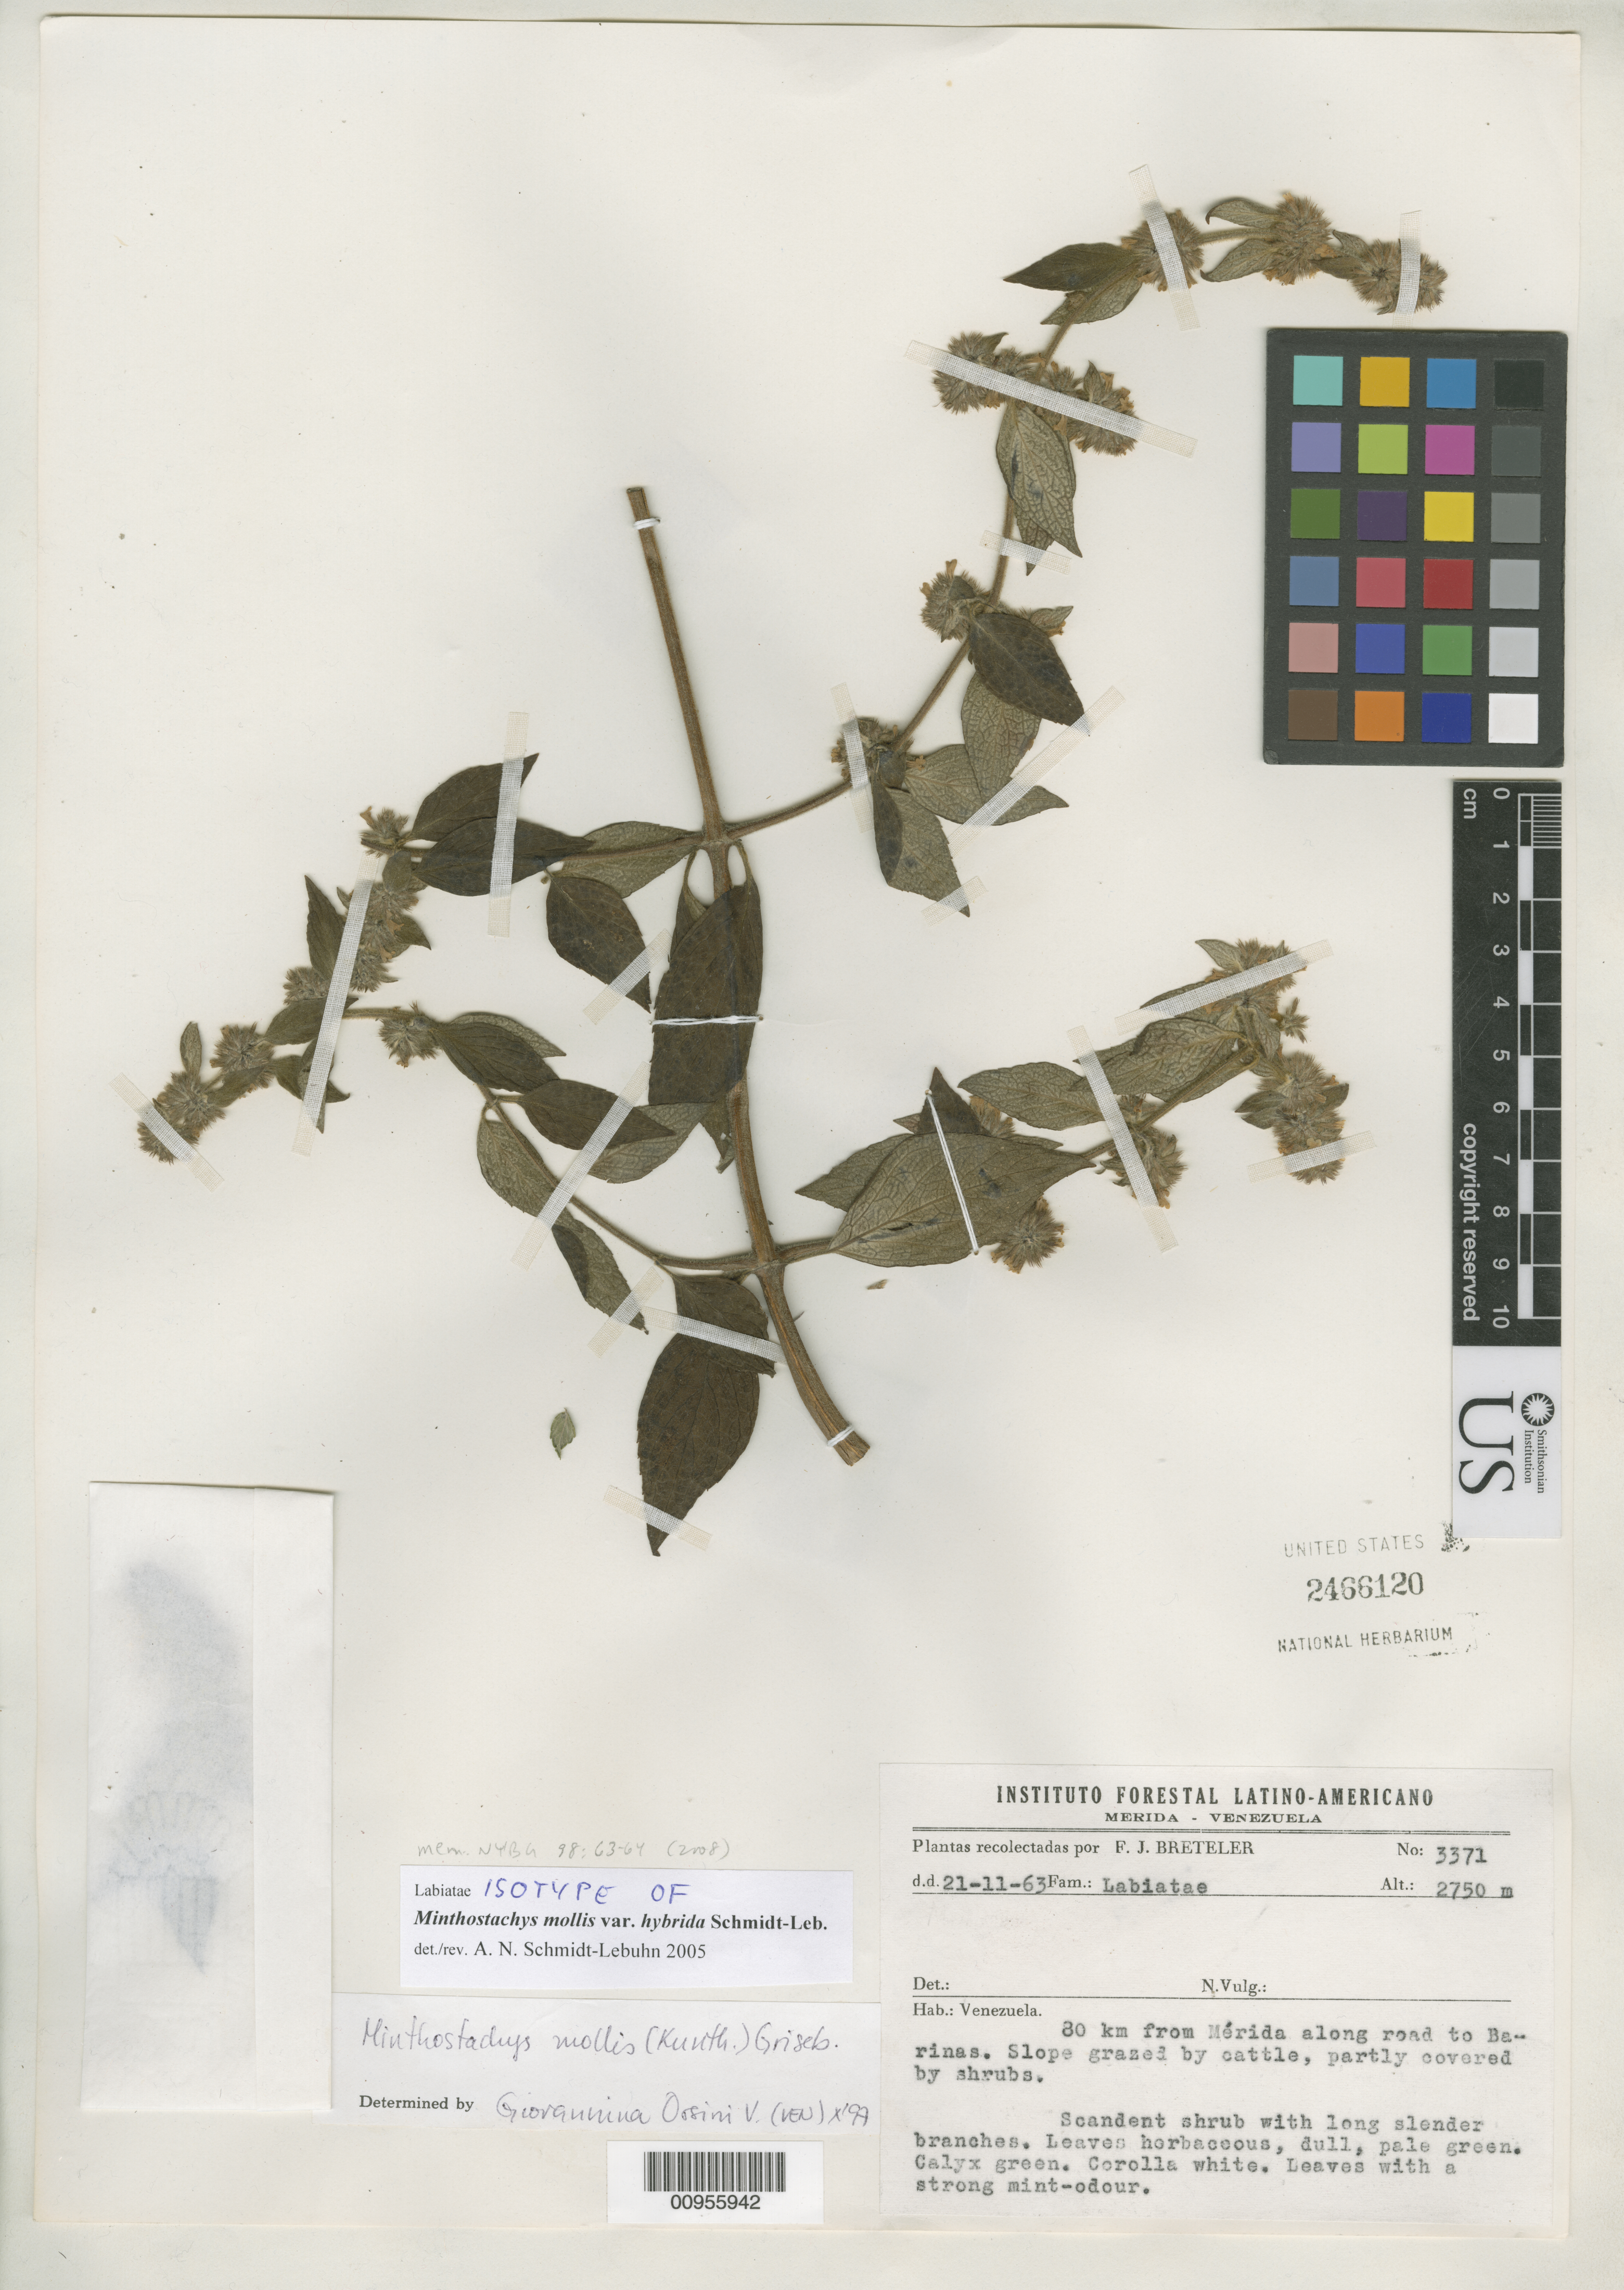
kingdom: Plantae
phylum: Tracheophyta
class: Magnoliopsida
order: Lamiales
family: Lamiaceae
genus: Minthostachys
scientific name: Minthostachys mollis var. hybrida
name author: Schmidt-Leb.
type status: Isotype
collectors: F. J. Breteler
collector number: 3371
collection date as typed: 21 Nov 1963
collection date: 1963-11-21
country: Venezuela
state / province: Mérida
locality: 80 km from Mérida along road to Barinas.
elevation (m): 2750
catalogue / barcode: US 2466120